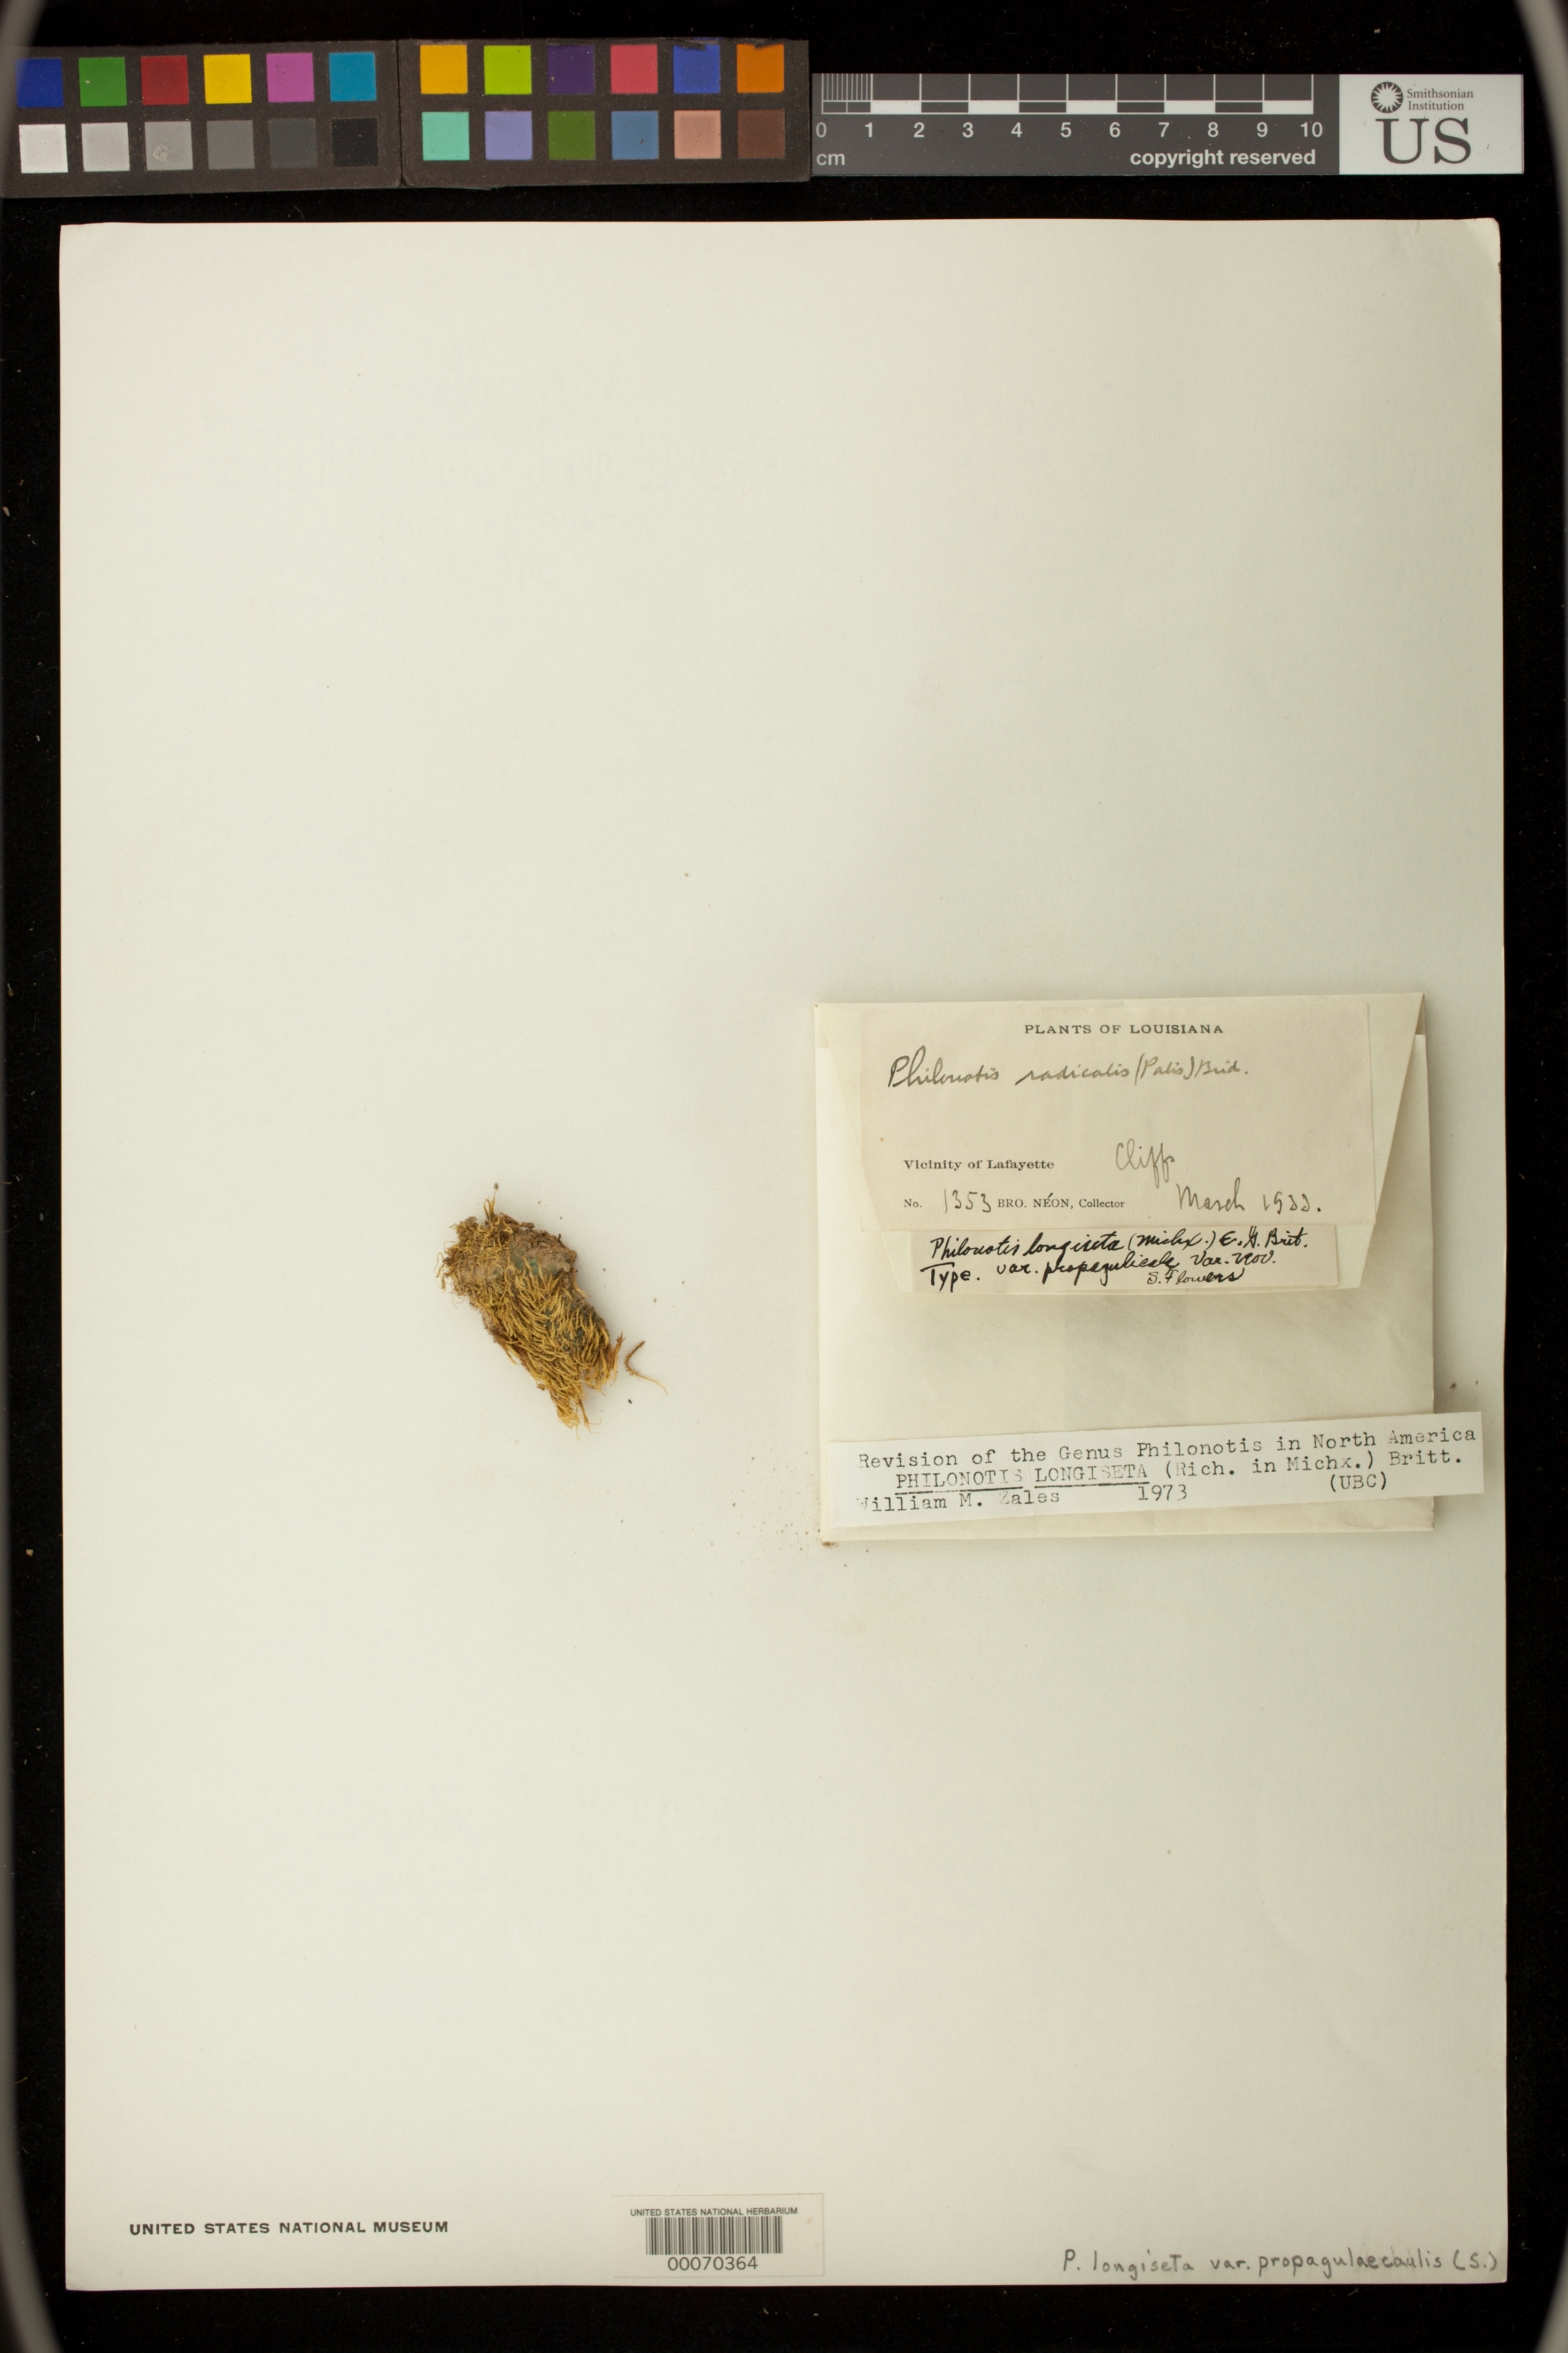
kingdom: Plantae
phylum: Bryophyta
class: Bryopsida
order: Bartramiales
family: Bartramiaceae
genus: Philonotis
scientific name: Philonotis longiseta var. propagulaecaulis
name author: Flowers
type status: Holotype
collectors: Neon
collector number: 1353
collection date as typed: Mar 1933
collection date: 1933-03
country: United States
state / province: Louisiana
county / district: Lafayette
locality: Vicinity of Lafayette.